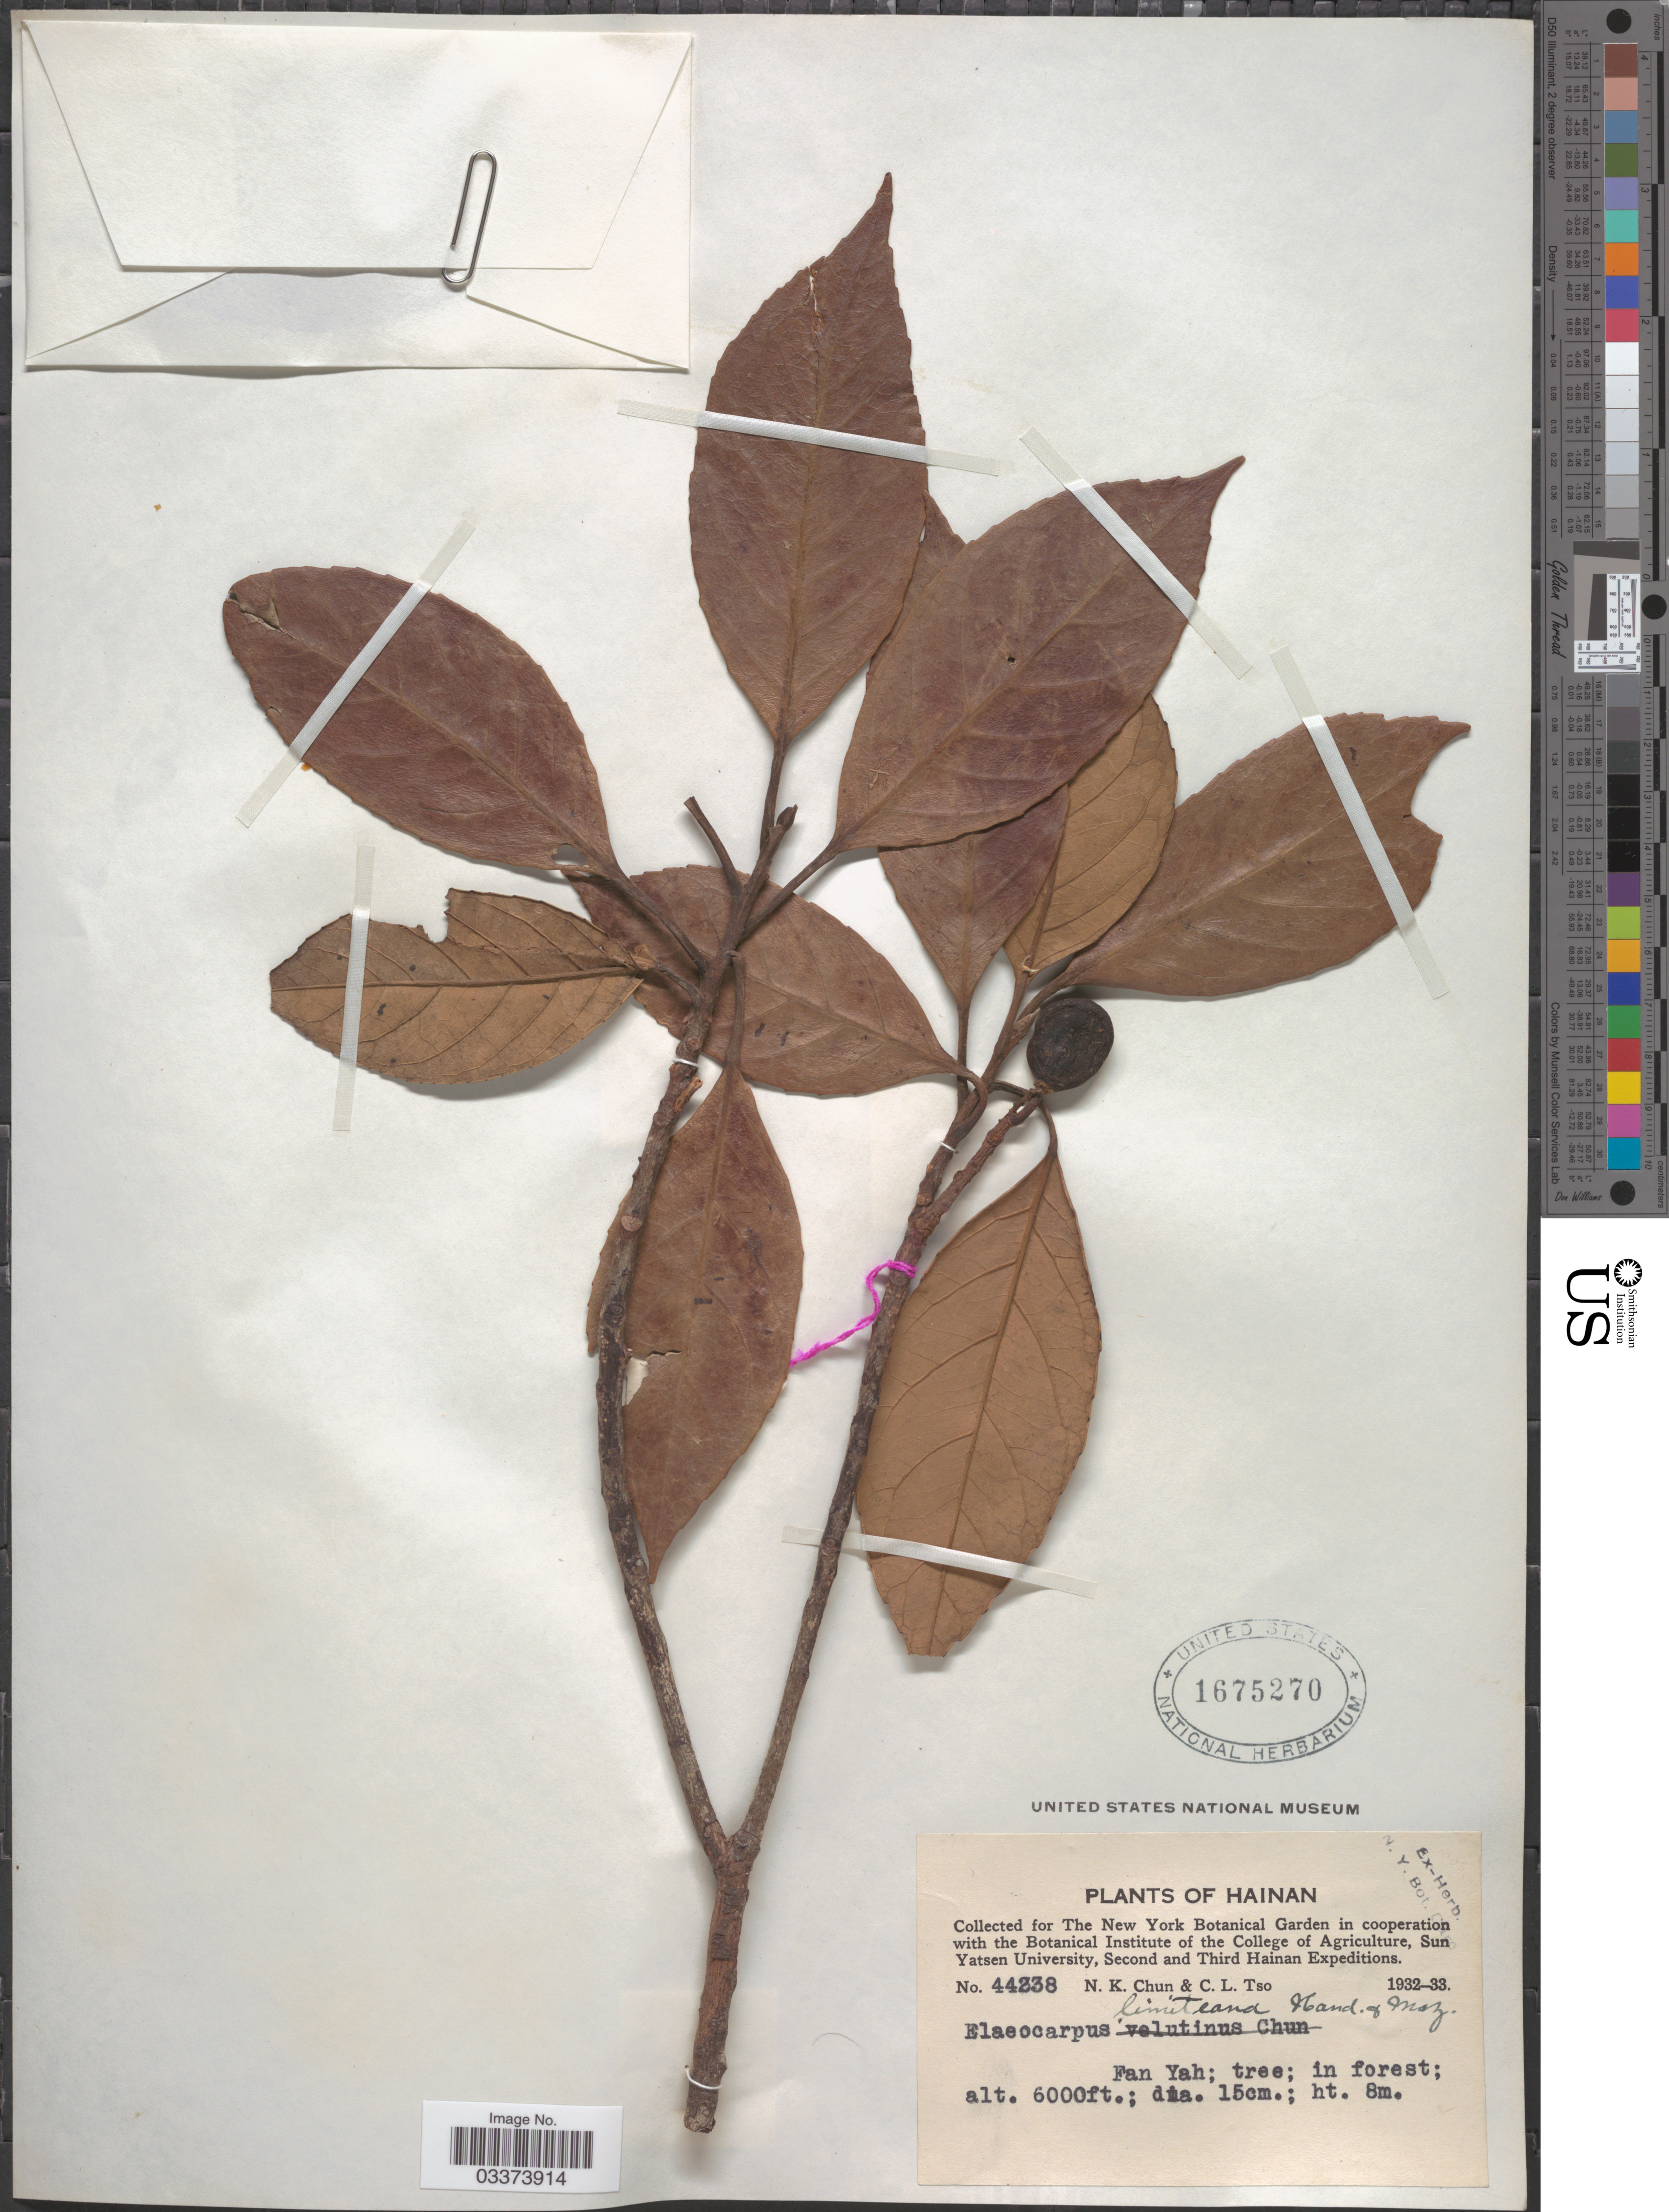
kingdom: Plantae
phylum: Tracheophyta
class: Magnoliopsida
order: Oxalidales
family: Elaeocarpaceae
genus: Elaeocarpus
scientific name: Elaeocarpus limitaneus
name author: Hand.-Mazz.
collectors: N. K. Chun & C. Tso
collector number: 44238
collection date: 1932/1933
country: China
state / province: Hainan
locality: Fan Yah.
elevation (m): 1829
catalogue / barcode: US 1675270